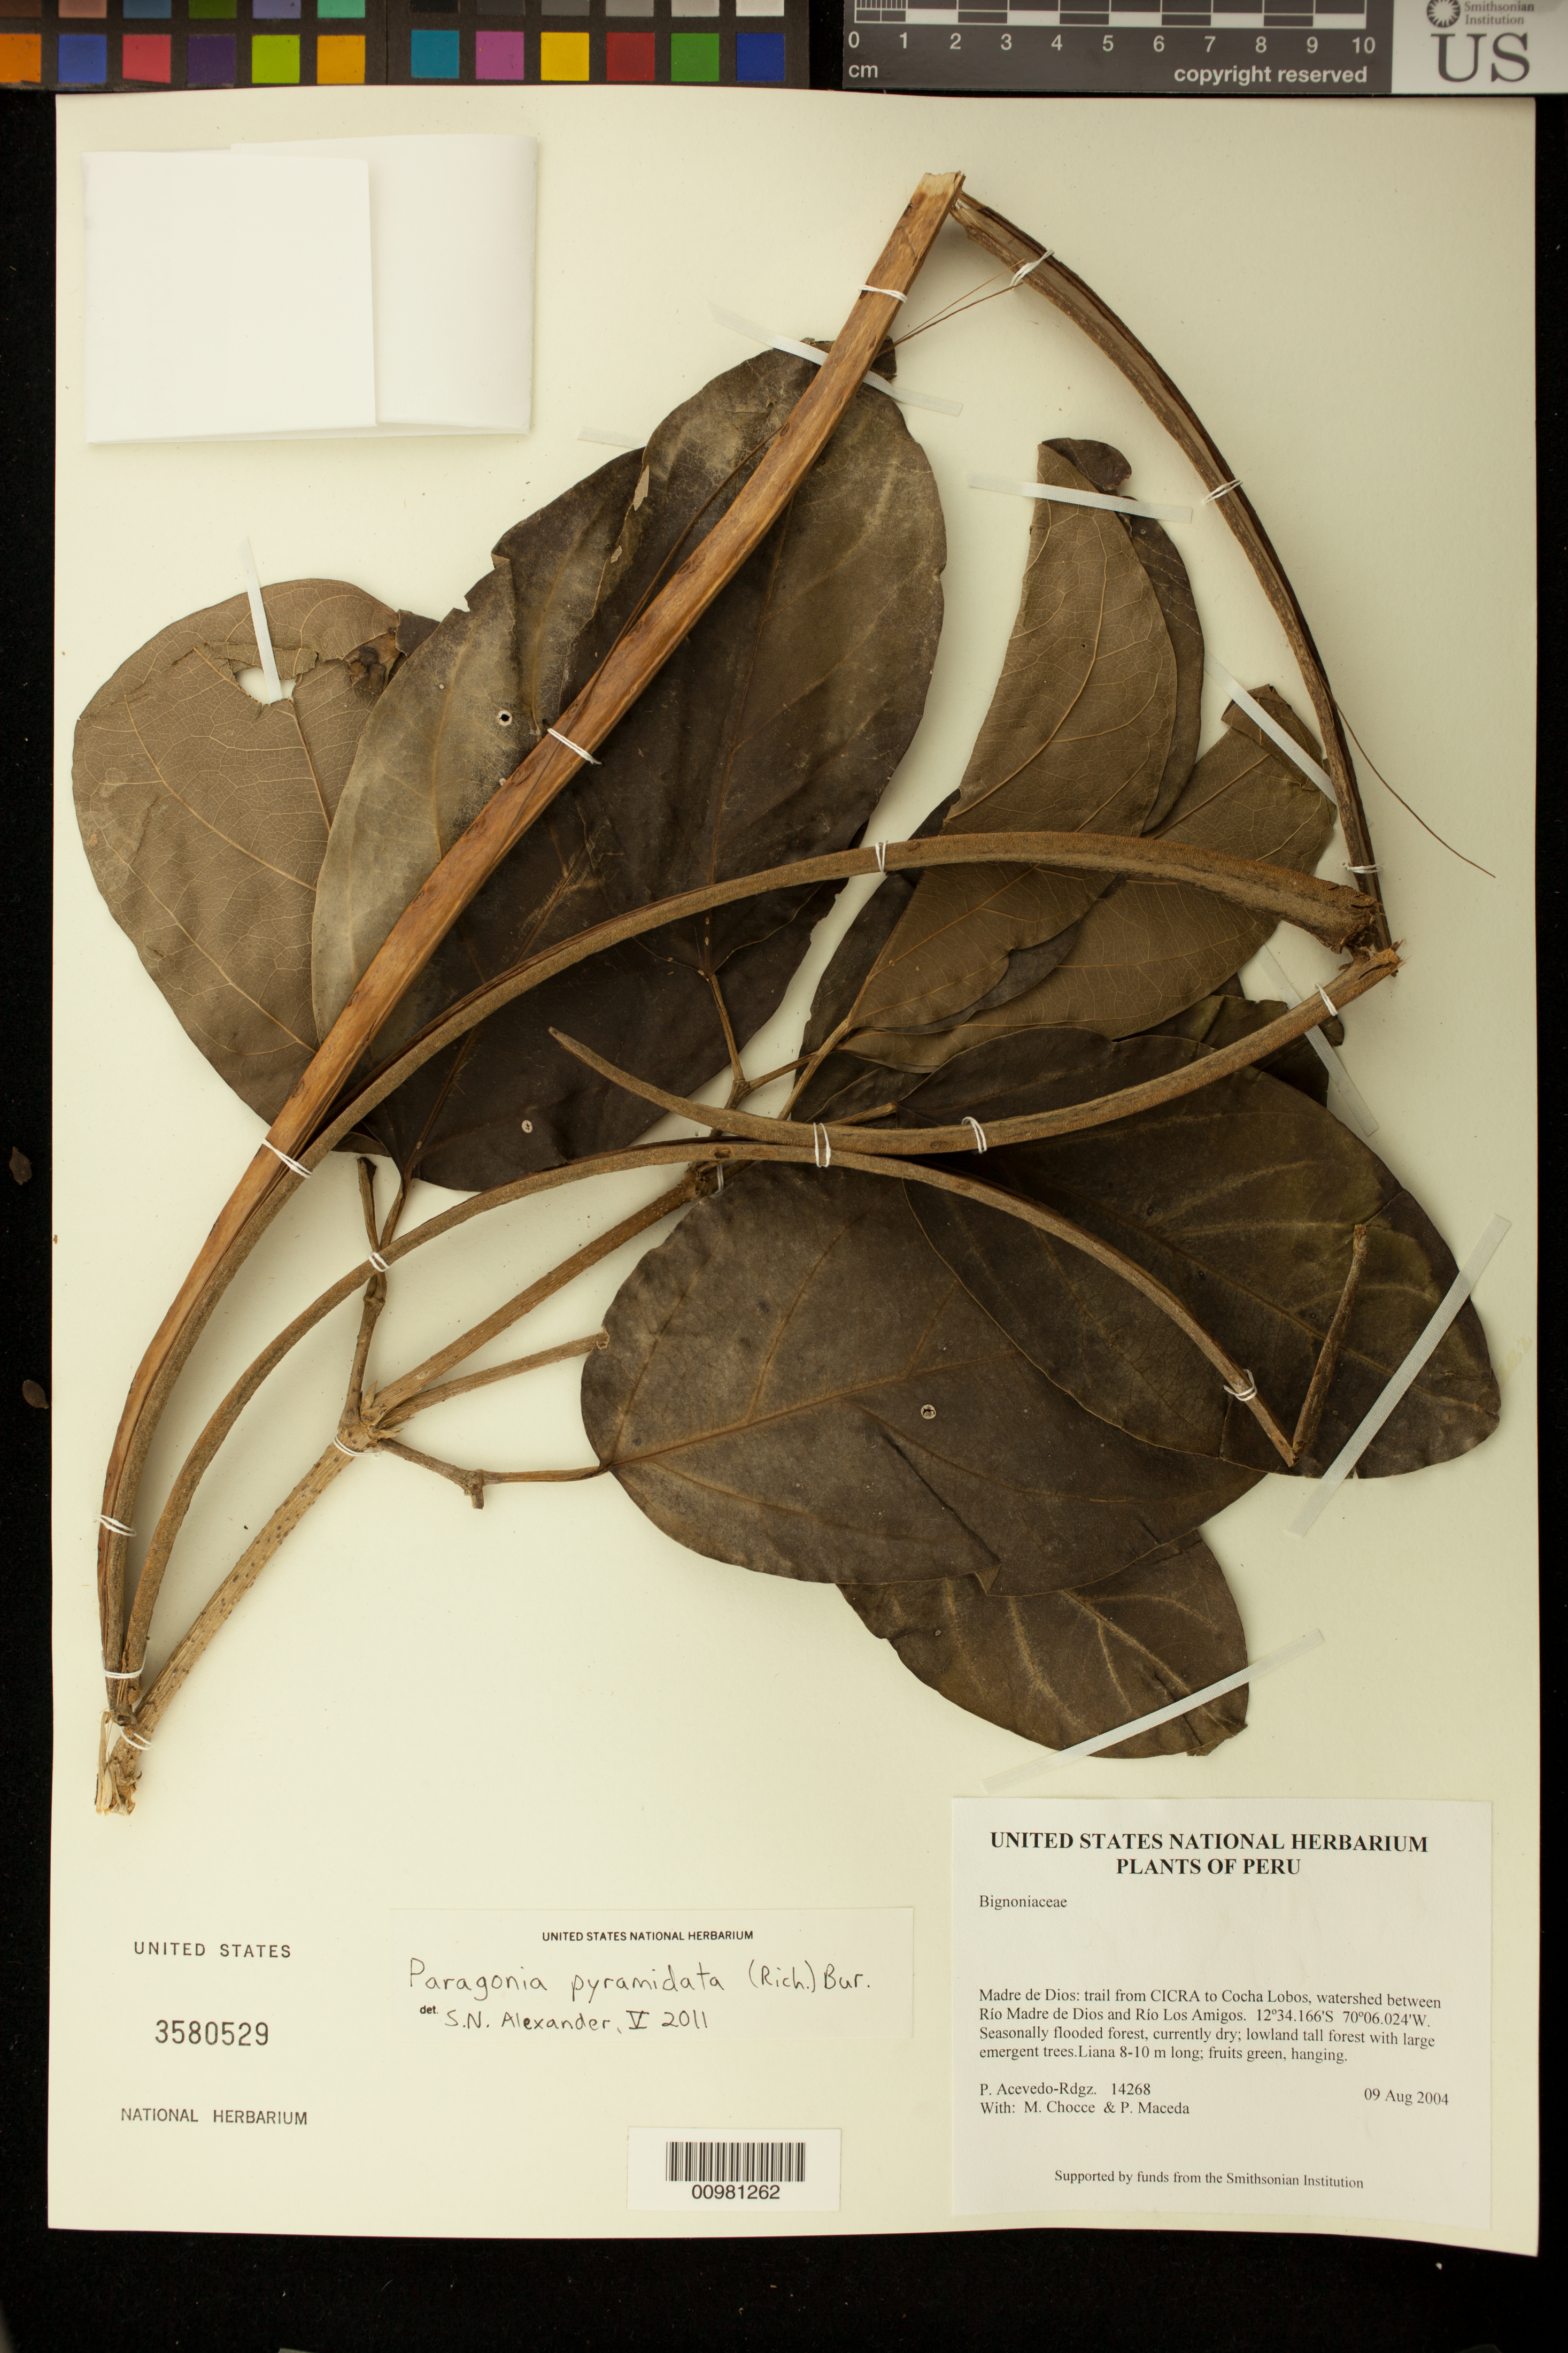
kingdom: Plantae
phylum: Tracheophyta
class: Magnoliopsida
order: Lamiales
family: Bignoniaceae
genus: Tanaecium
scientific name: Tanaecium pyramidatum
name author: (Rich.) L.G. Lohmann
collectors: P. Acevedo-Rodr., M. Chocce & P. Maceda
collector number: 14268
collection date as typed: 09 Aug 2004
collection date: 2004-08-09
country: Peru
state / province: Madre de Dios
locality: Madre de Dios: trail from CICRA to Cocha Lobos, watershed between Río Madre de Dios and Río Los Amigos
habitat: Seasonally flooded forest, currently dry; lowland tall forest with large emergent trees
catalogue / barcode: US 3580529